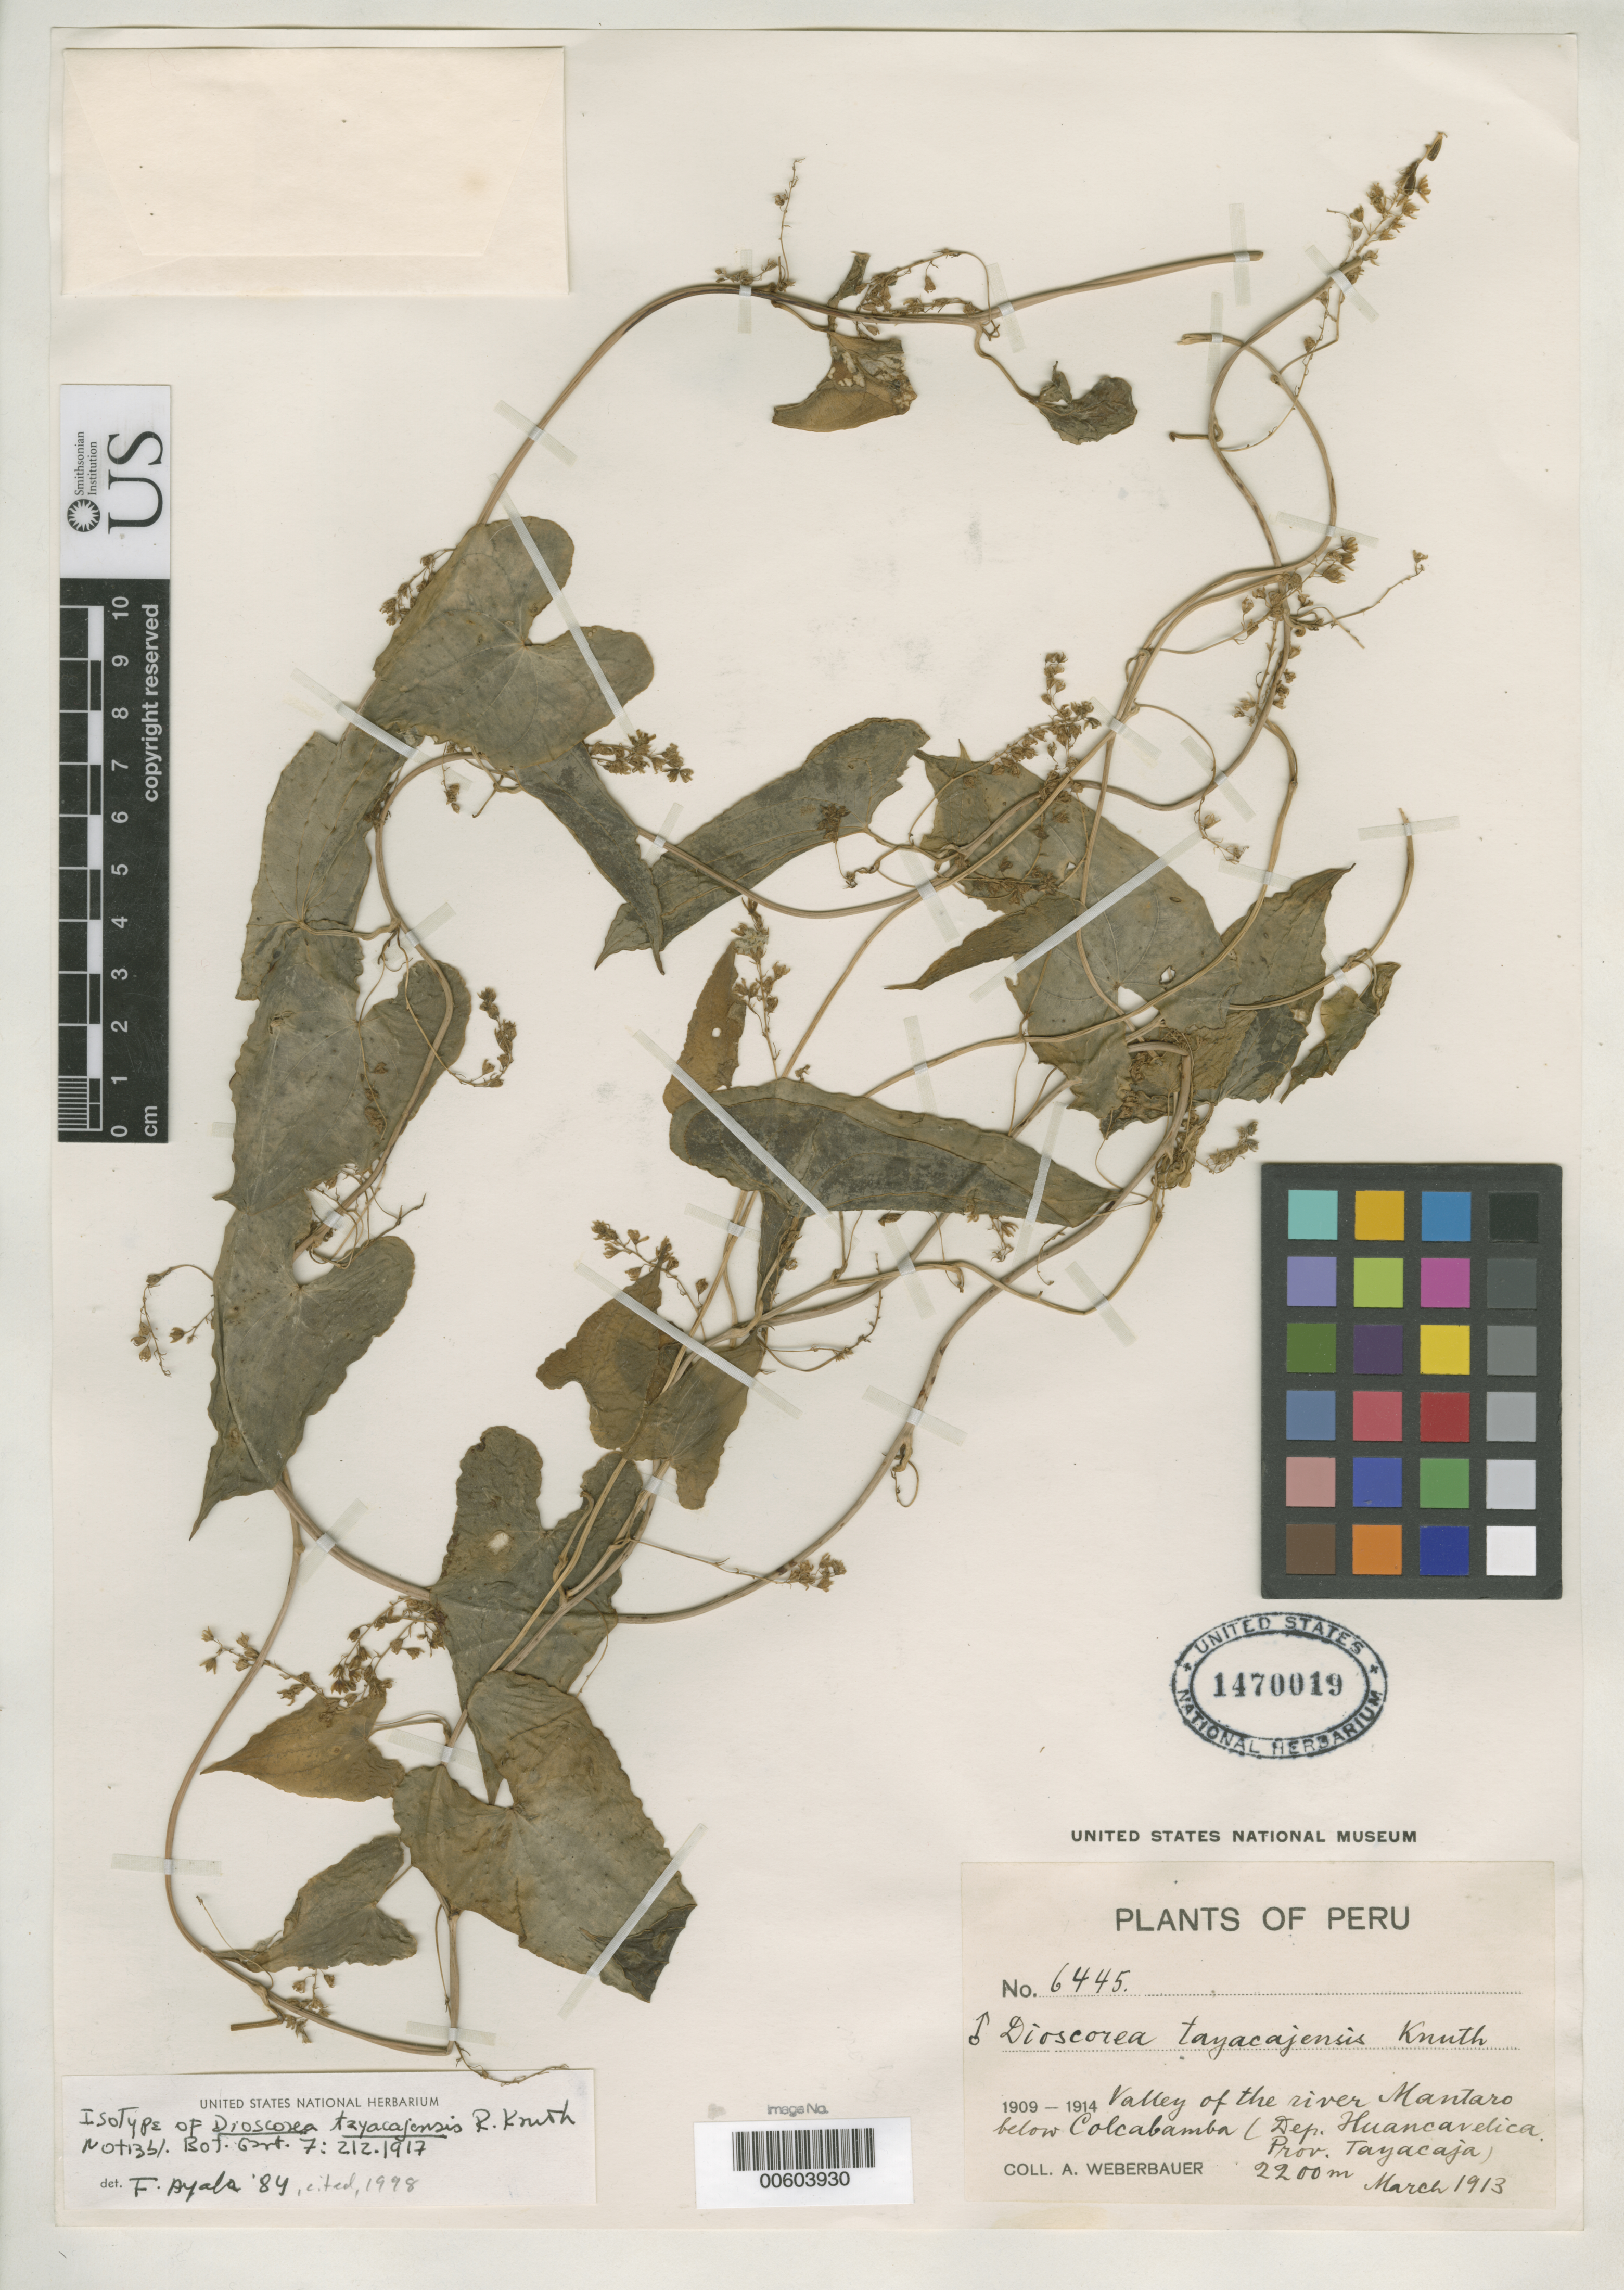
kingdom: Plantae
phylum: Tracheophyta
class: Liliopsida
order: Dioscoreales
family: Dioscoreaceae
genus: Dioscorea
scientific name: Dioscorea tayacajensis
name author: R. Knuth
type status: Isotype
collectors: A. Weberbauer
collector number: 6445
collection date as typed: Mar 1913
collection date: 1913-03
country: Peru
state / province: Huancavelica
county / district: Tayacaja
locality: Valley of Río Mantaro below Colcabamba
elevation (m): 2200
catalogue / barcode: US 1470019